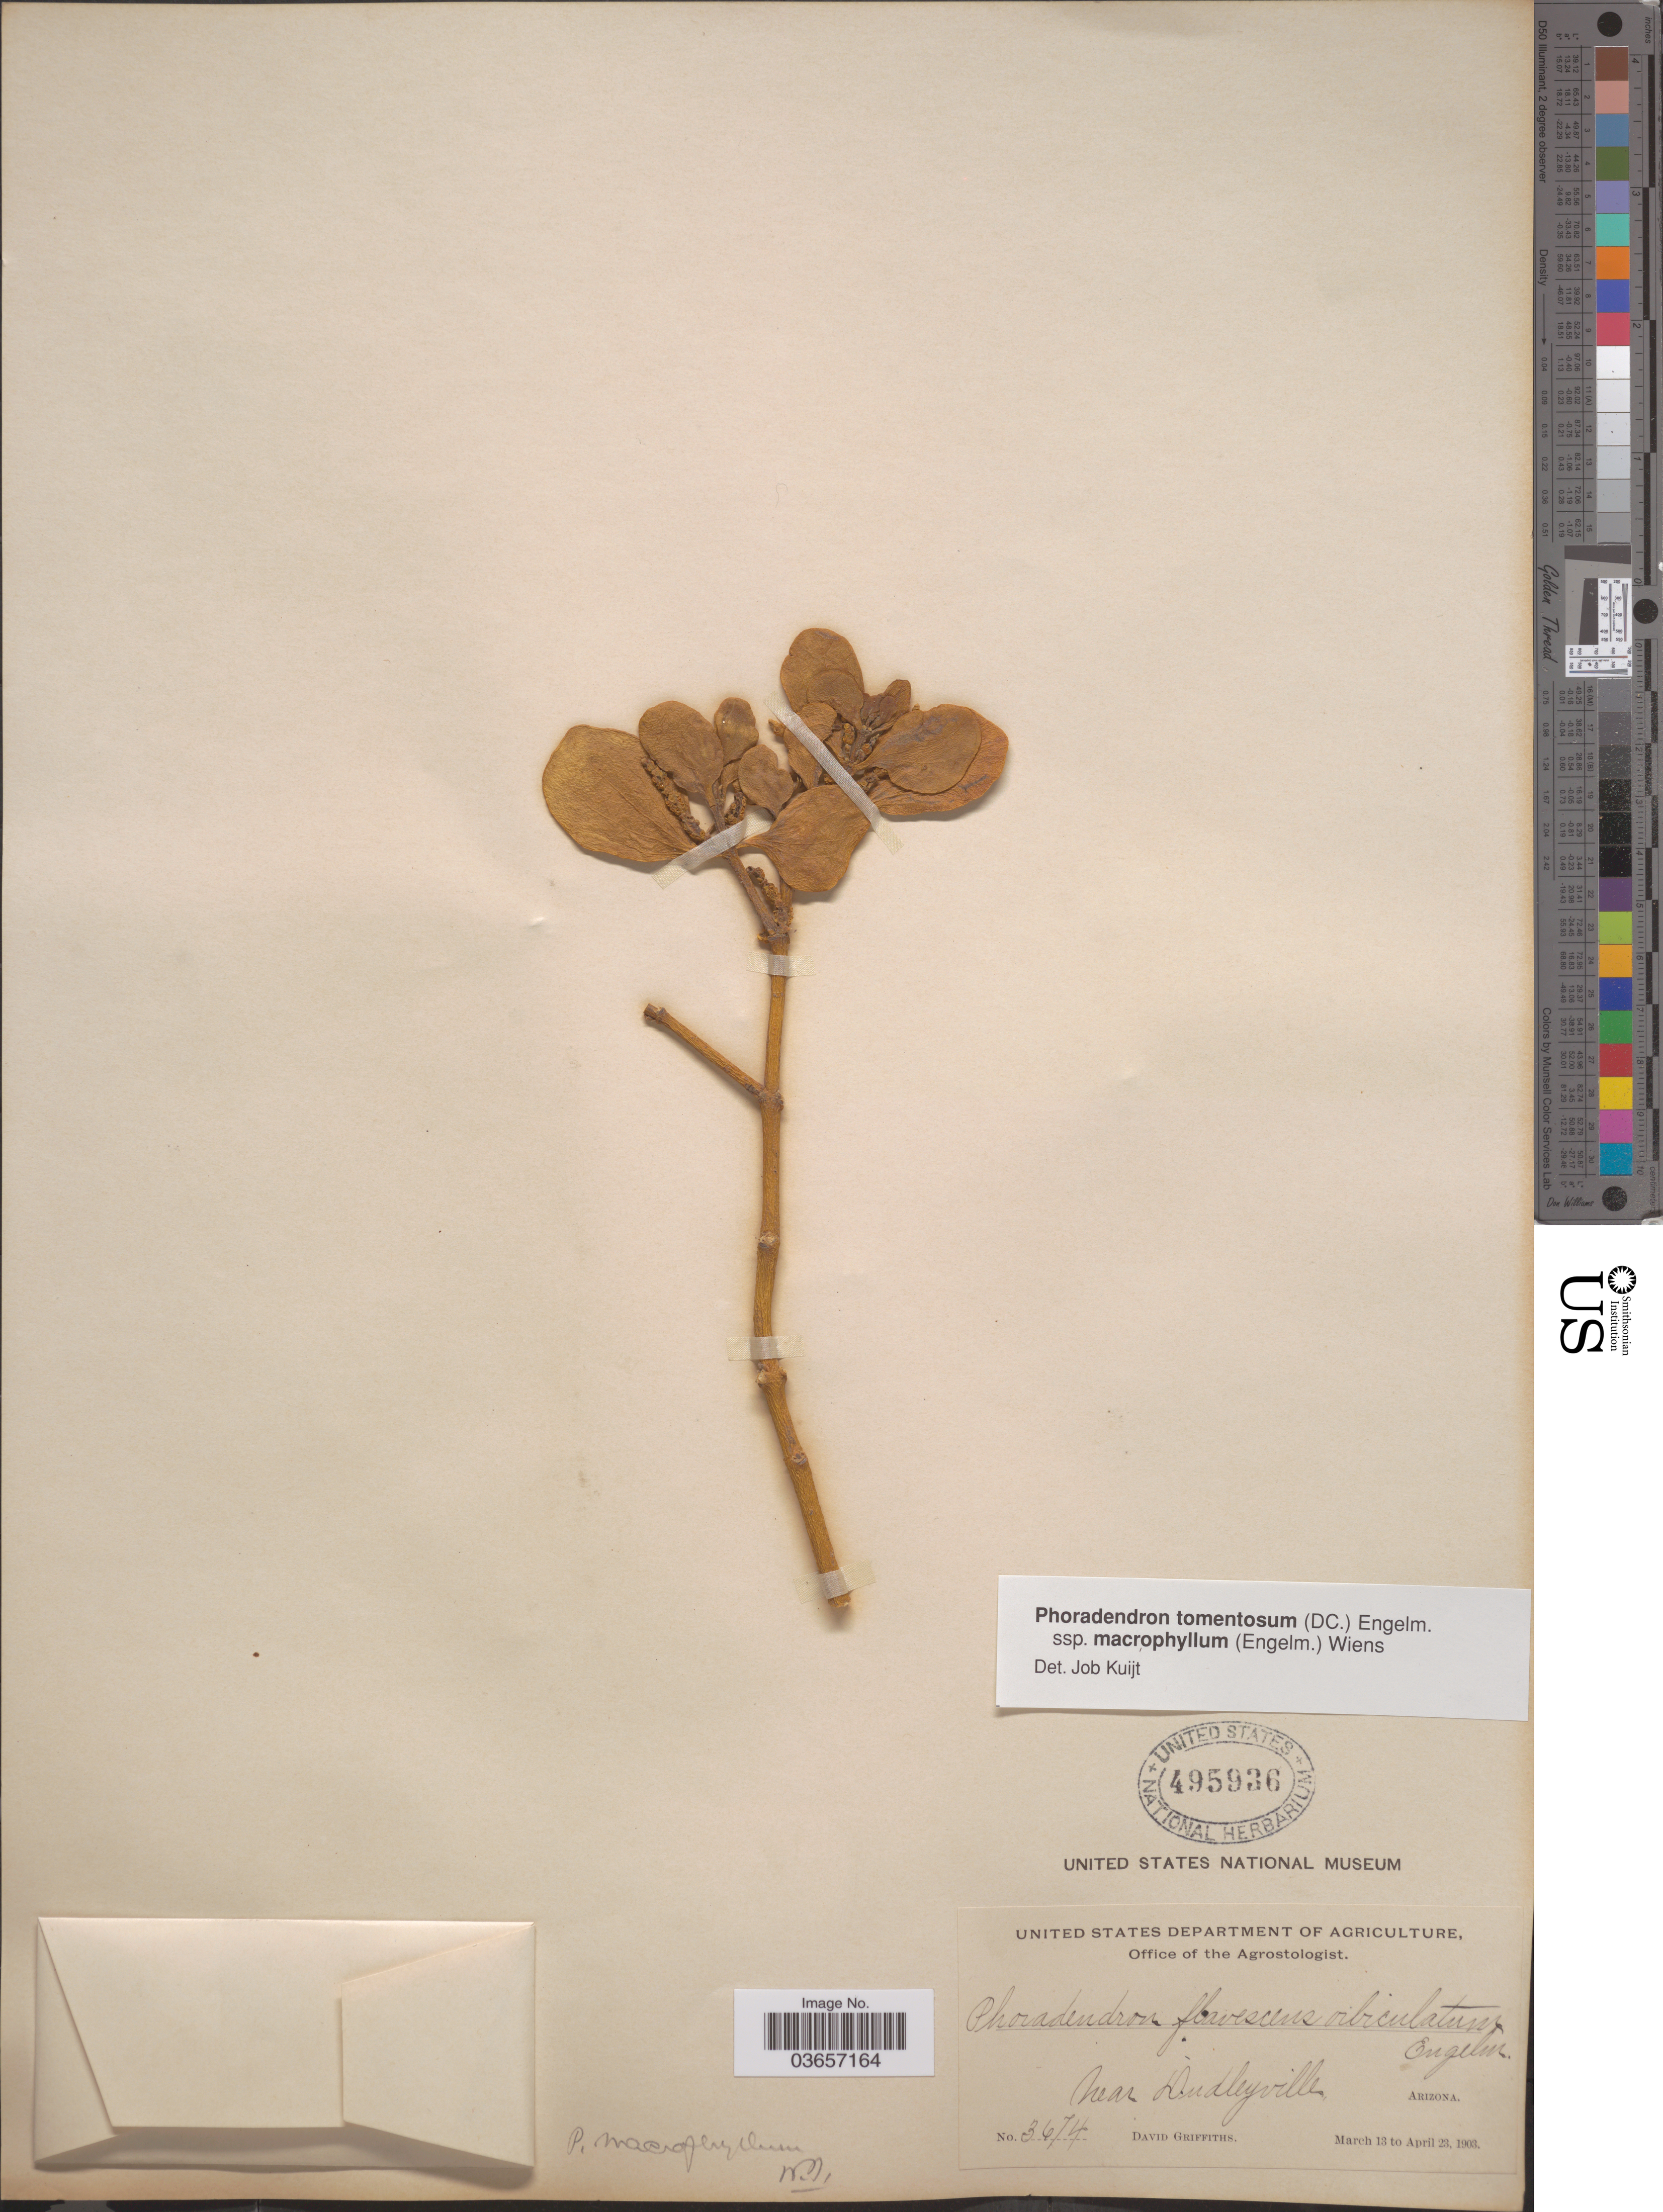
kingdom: Plantae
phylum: Tracheophyta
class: Magnoliopsida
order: Santalales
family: Viscaceae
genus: Phoradendron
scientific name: Phoradendron tomentosum subsp. macrophyllum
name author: DC.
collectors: D. Griffiths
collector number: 3674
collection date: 1903-03-13/1903-04-23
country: United States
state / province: Arizona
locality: Near Dudleyville.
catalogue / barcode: US 495936